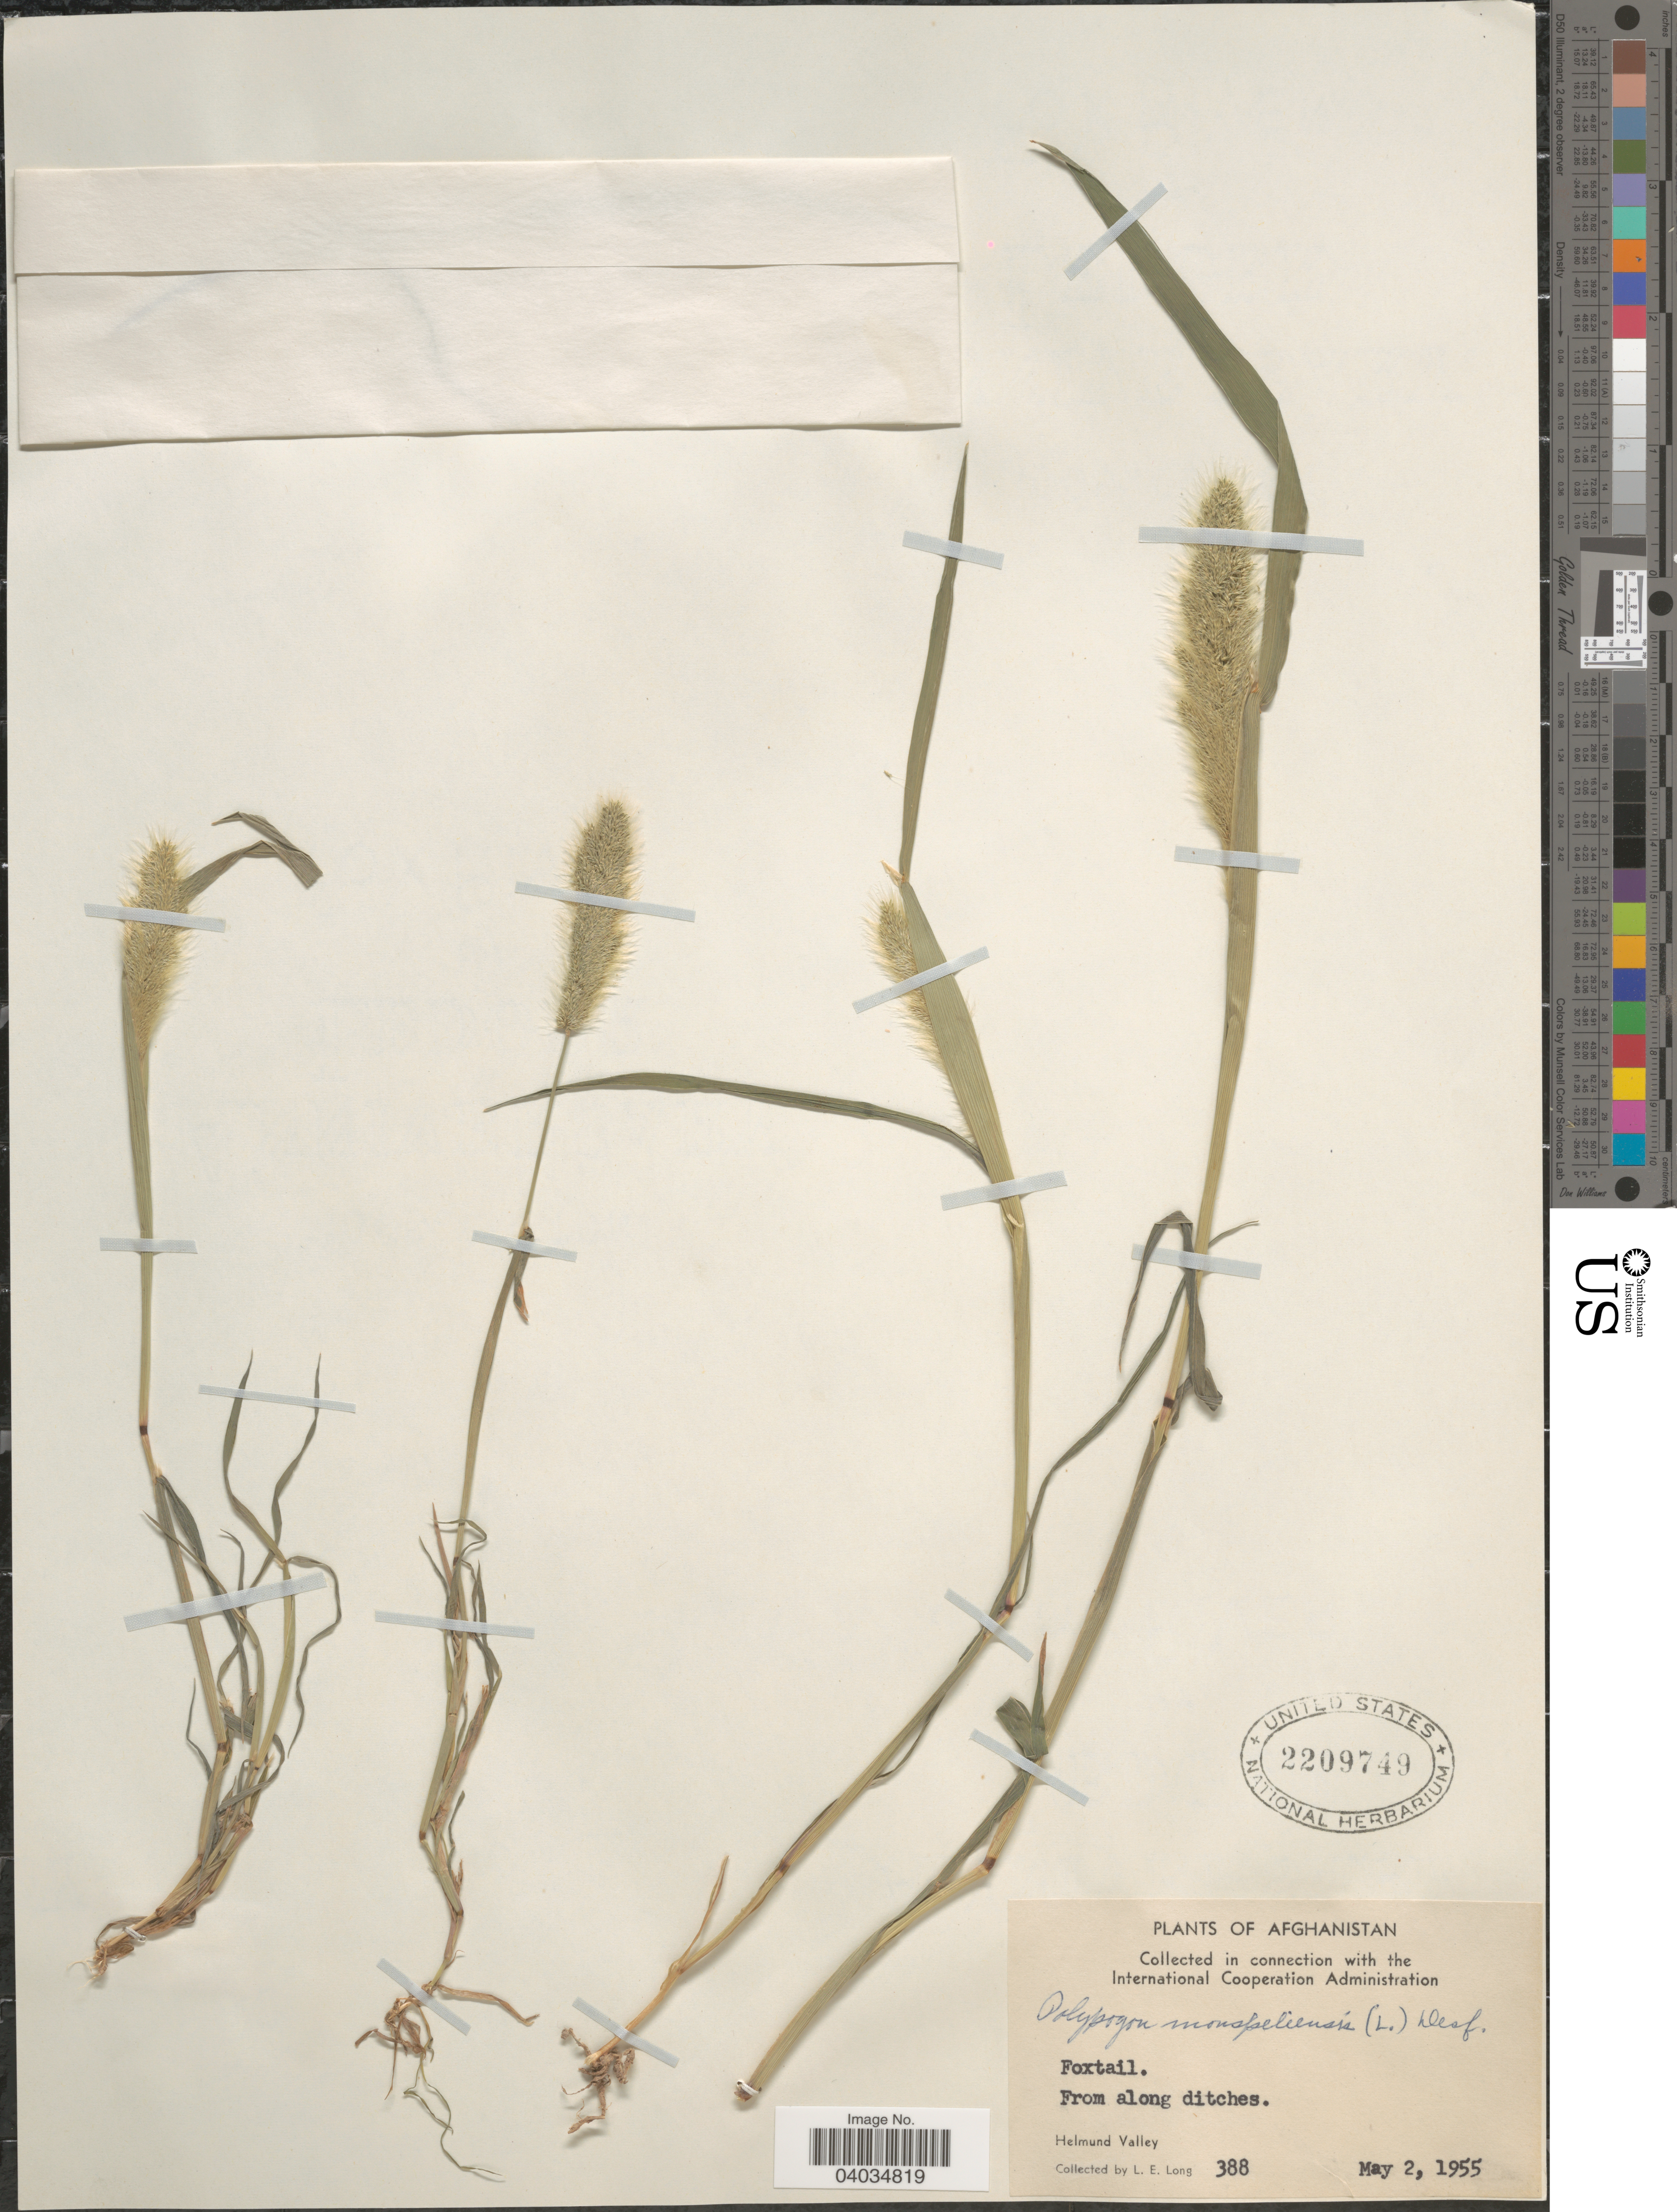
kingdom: Plantae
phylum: Tracheophyta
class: Liliopsida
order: Poales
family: Poaceae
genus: Polypogon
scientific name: Polypogon monspeliensis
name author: (L.) Desf.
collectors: L. E. Long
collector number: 388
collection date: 1955-05-02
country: Afghanistan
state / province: Helmand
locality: Helmund Valley.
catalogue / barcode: US 2209749